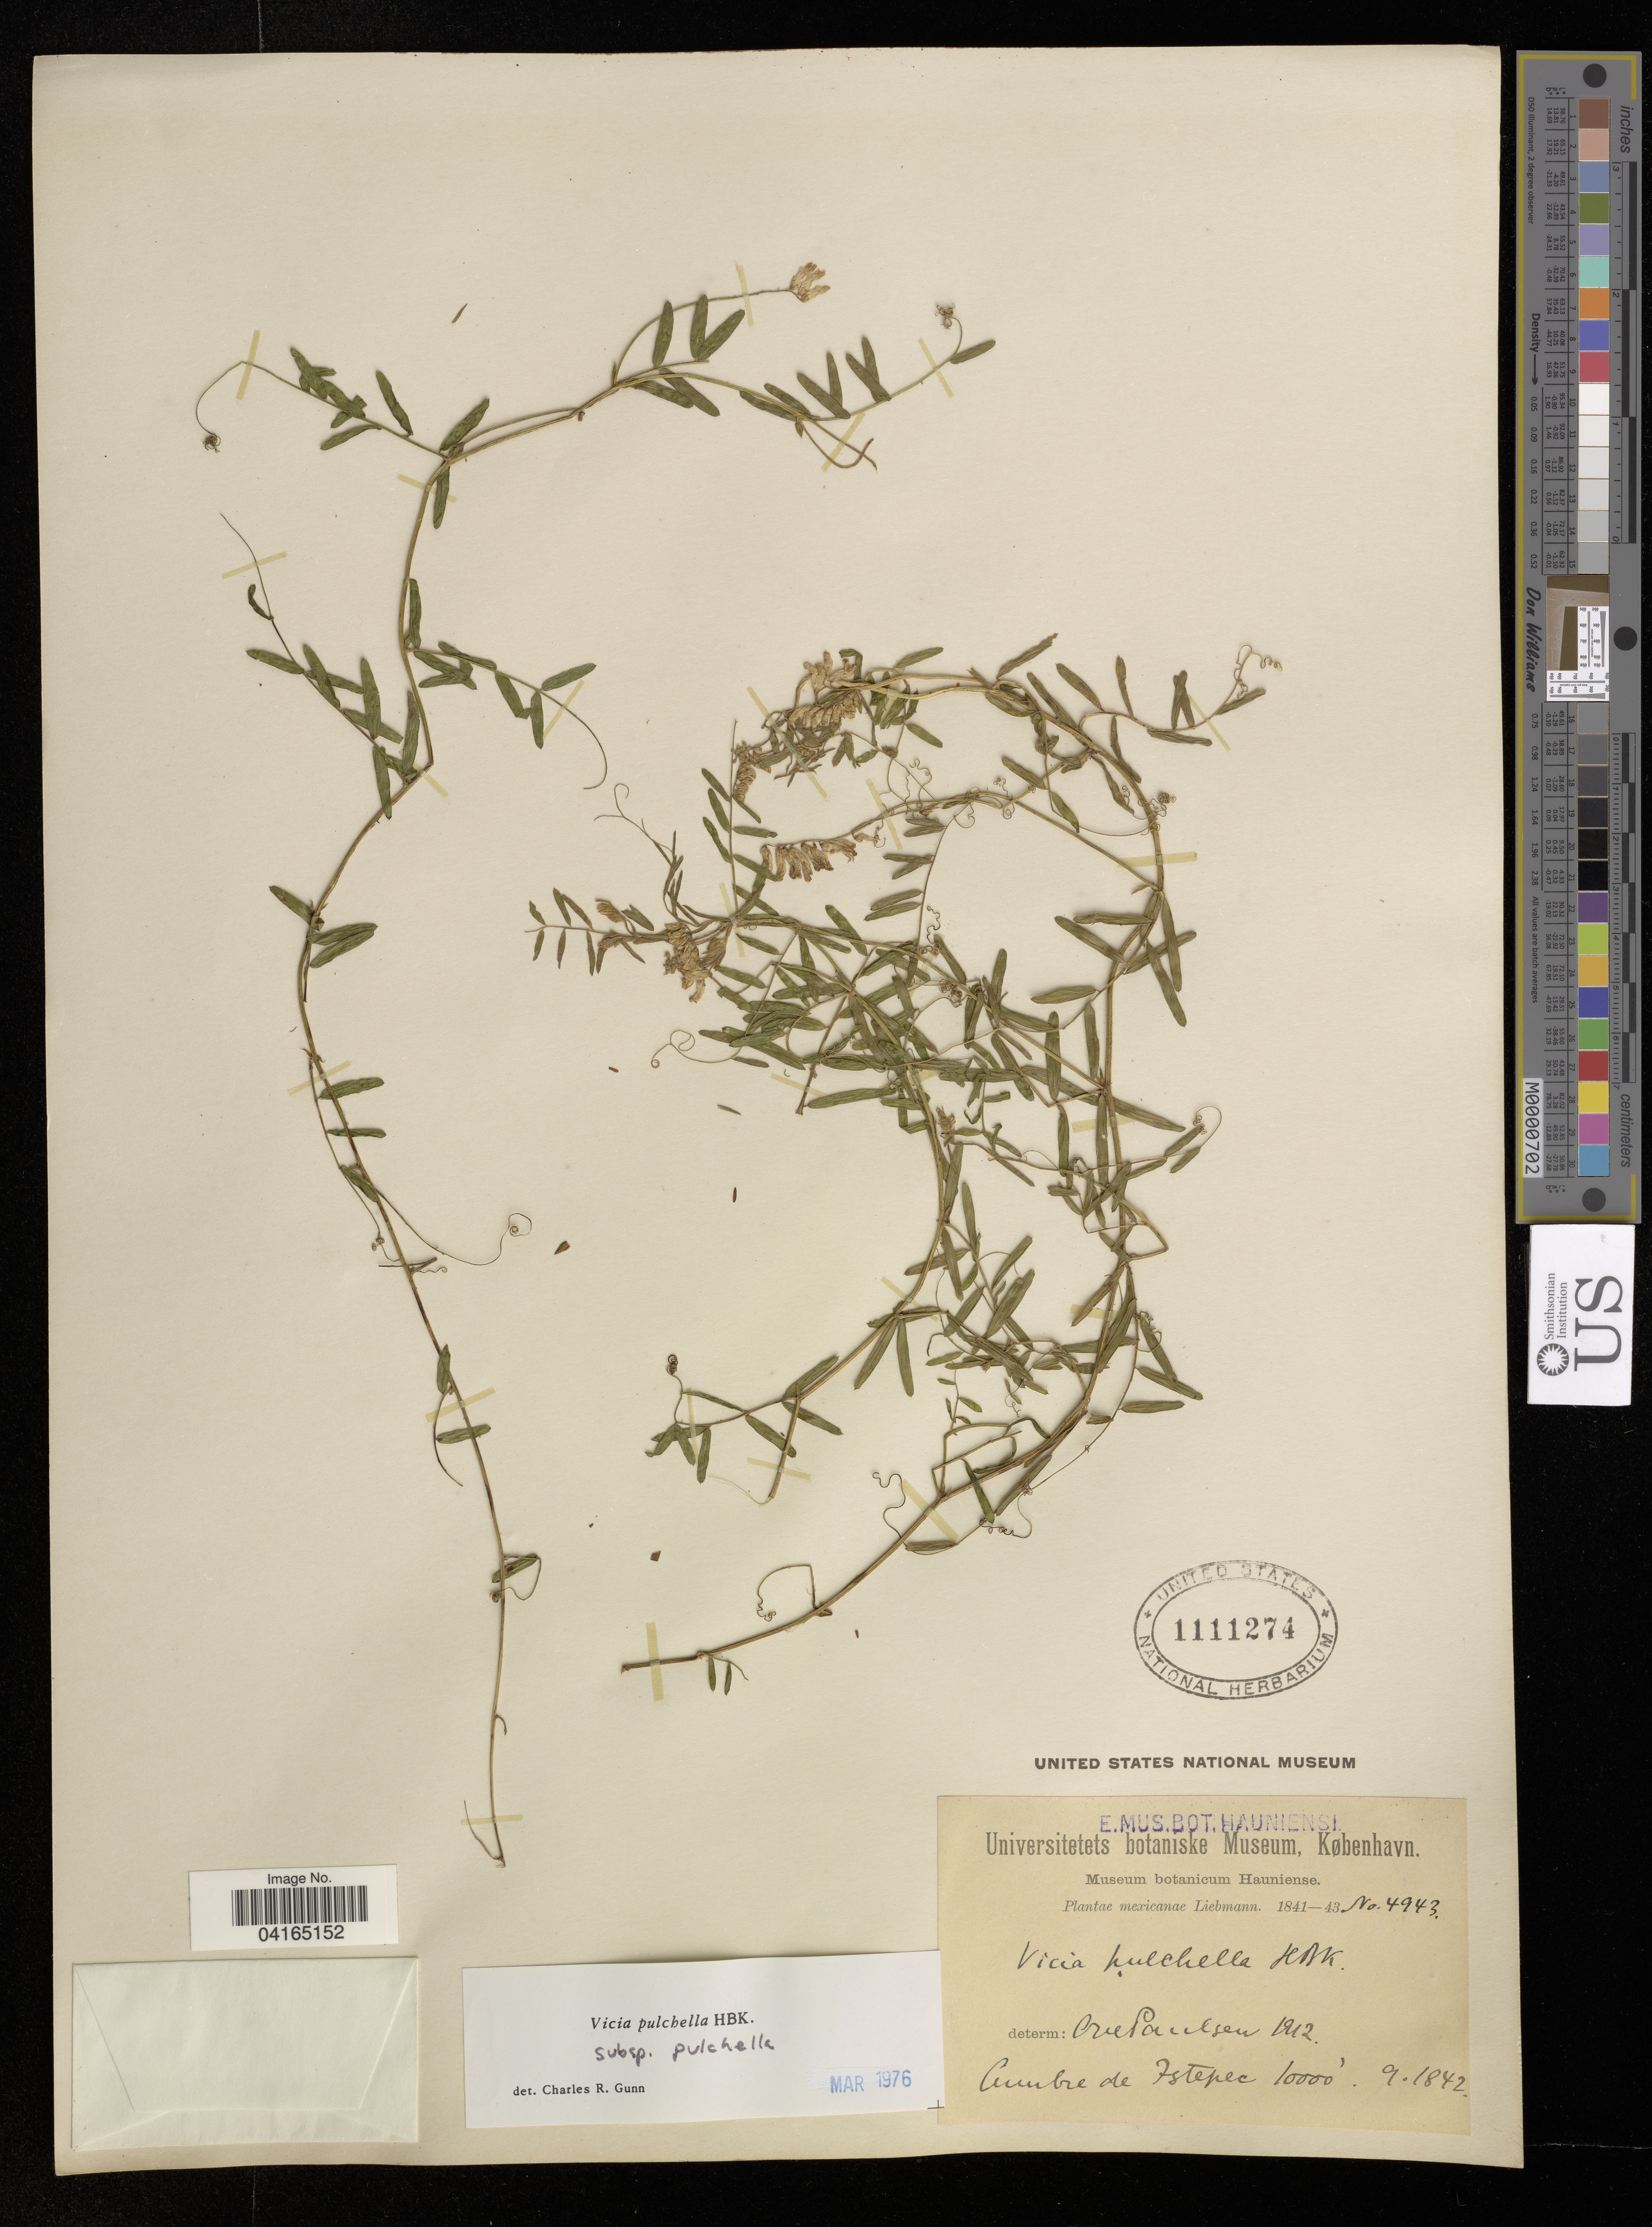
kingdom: Plantae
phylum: Tracheophyta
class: Magnoliopsida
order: Fabales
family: Fabaceae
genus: Vicia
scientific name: Vicia pulchella subsp. pulchella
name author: Kunth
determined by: Hechenleitner, Paulina, RBG Edinburgh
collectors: Liebmann, --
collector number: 4943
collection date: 1842-09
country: Mexico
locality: Cumbre de Ixtepec.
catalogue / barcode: US 1111274